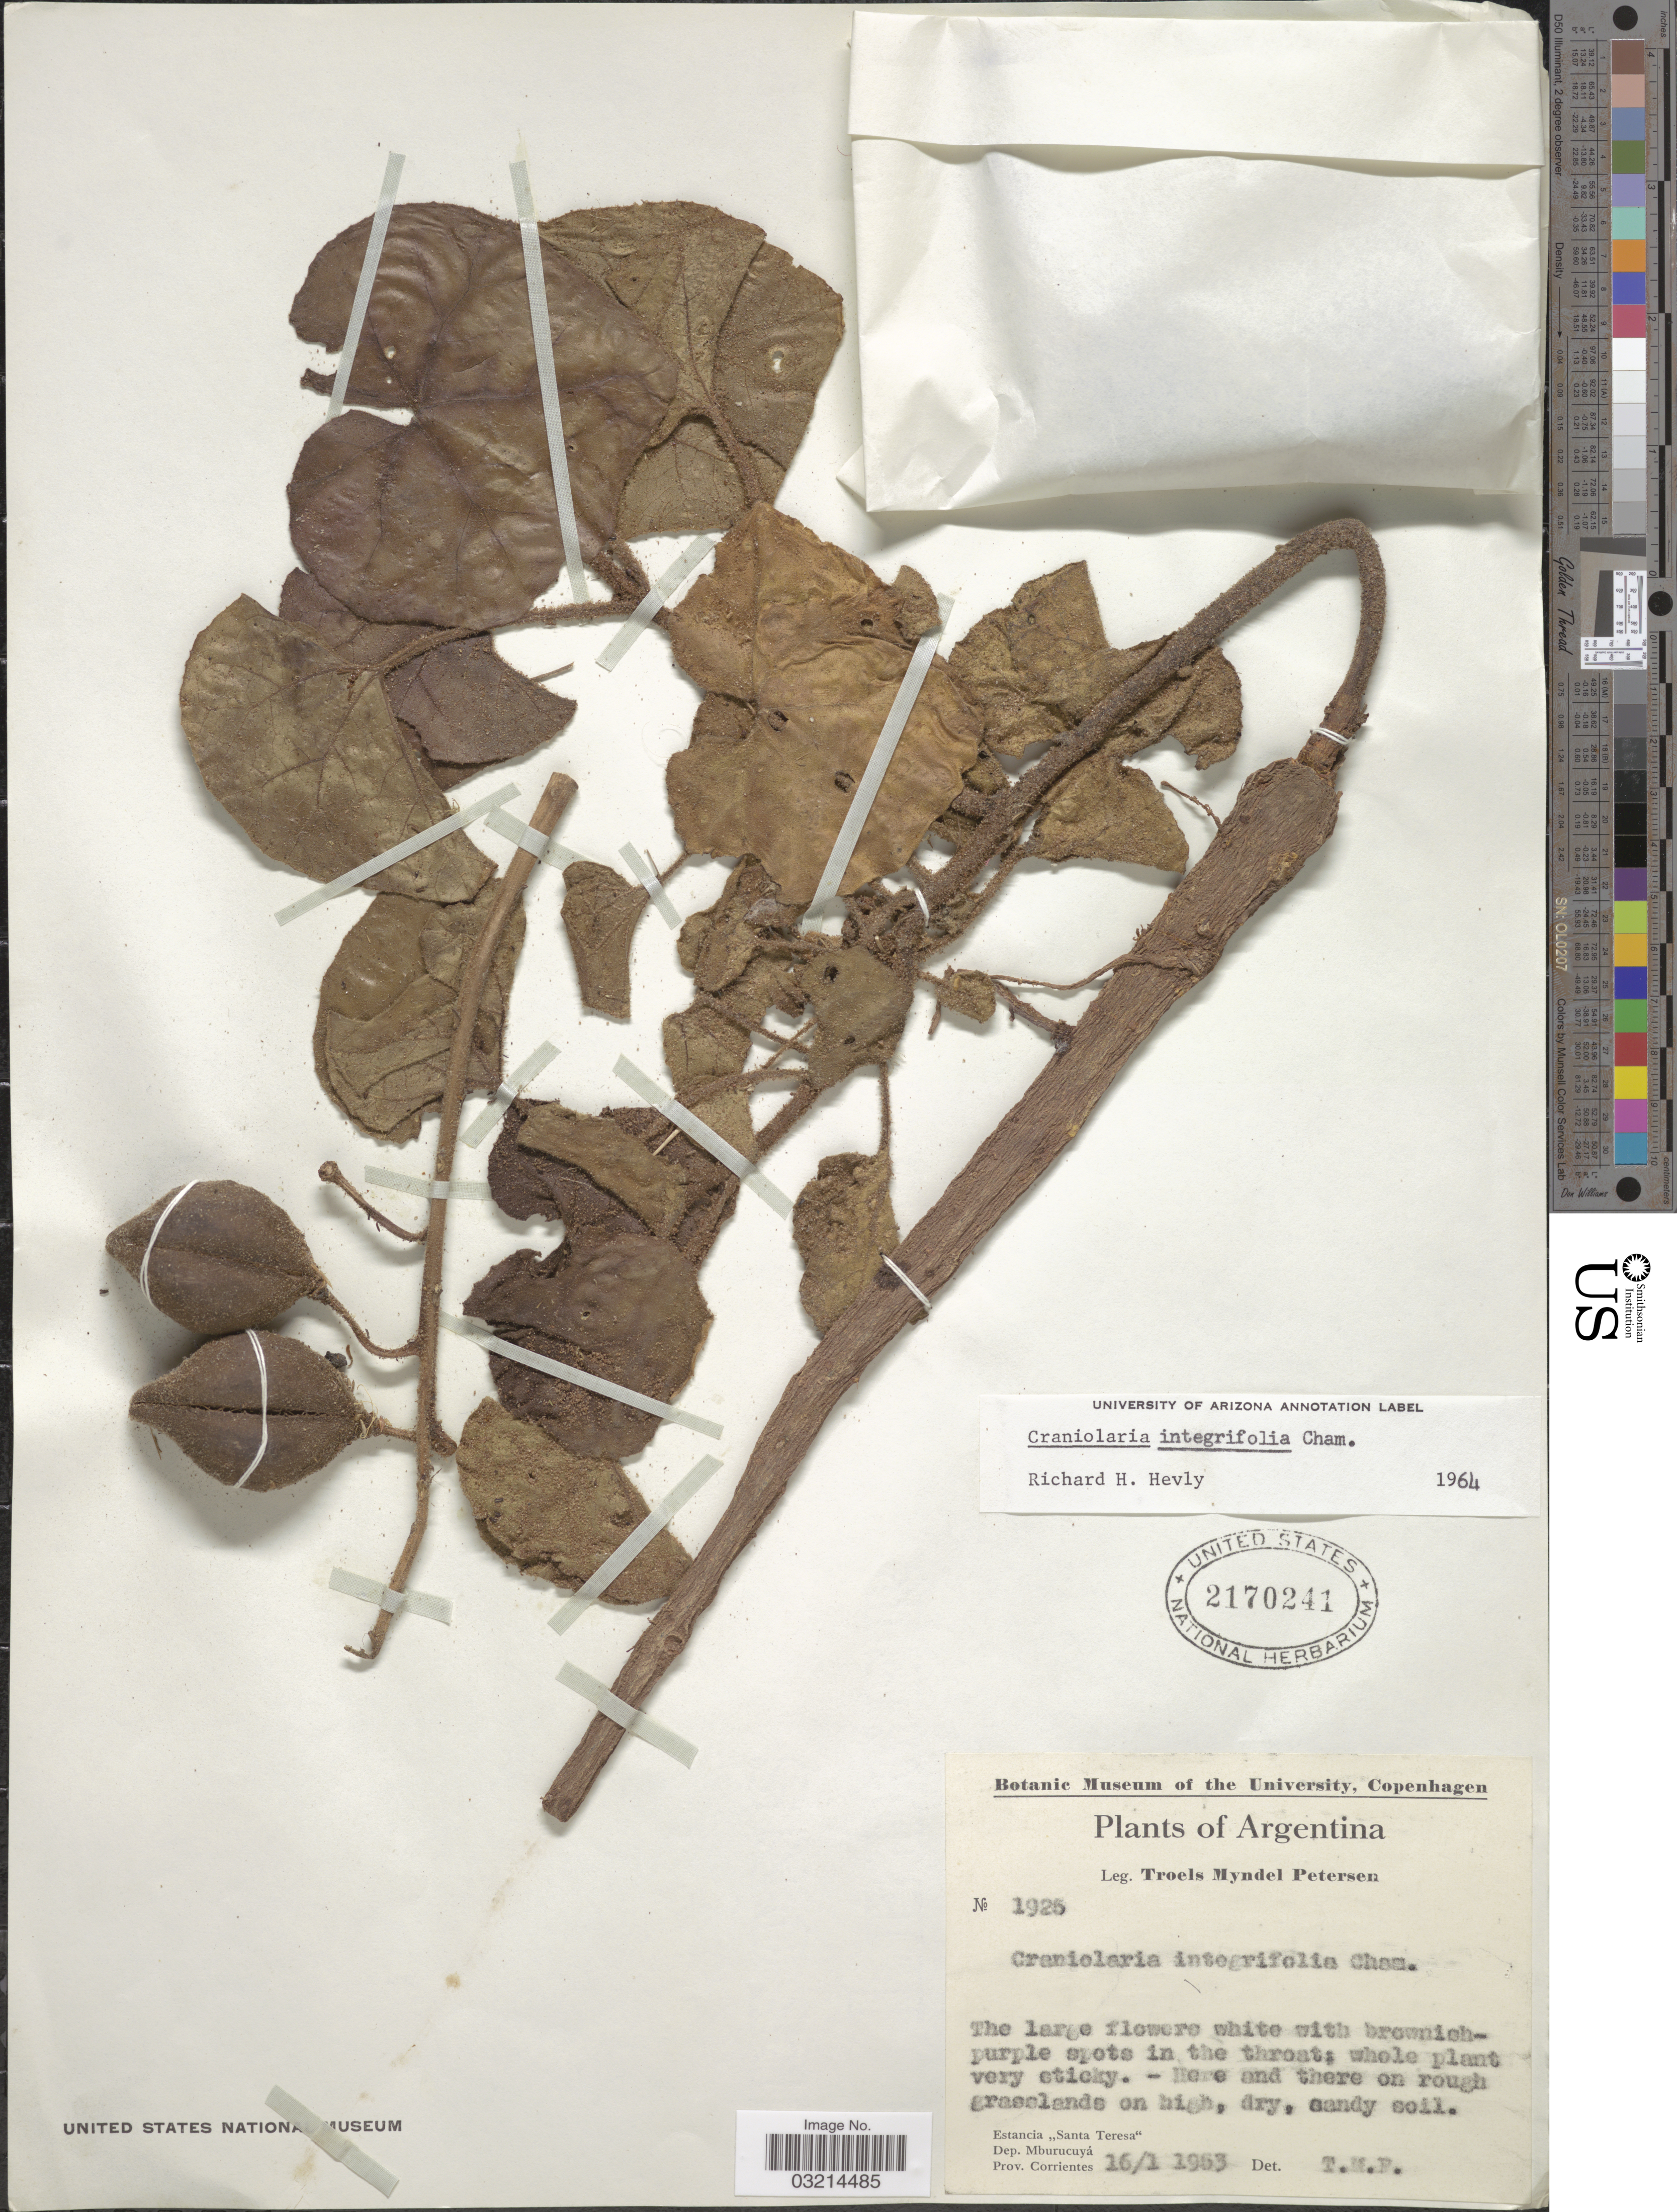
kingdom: Plantae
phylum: Tracheophyta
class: Magnoliopsida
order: Lamiales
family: Martyniaceae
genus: Craniolaria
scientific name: Craniolaria integrifolia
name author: Cham.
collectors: T. M. Petersen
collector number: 1925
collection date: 1953-01-16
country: Argentina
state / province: Corrientes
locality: Estancia "Santa Teresa", Dep. Mburucuyá, Prov. Corrientes.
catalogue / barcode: US 2170241